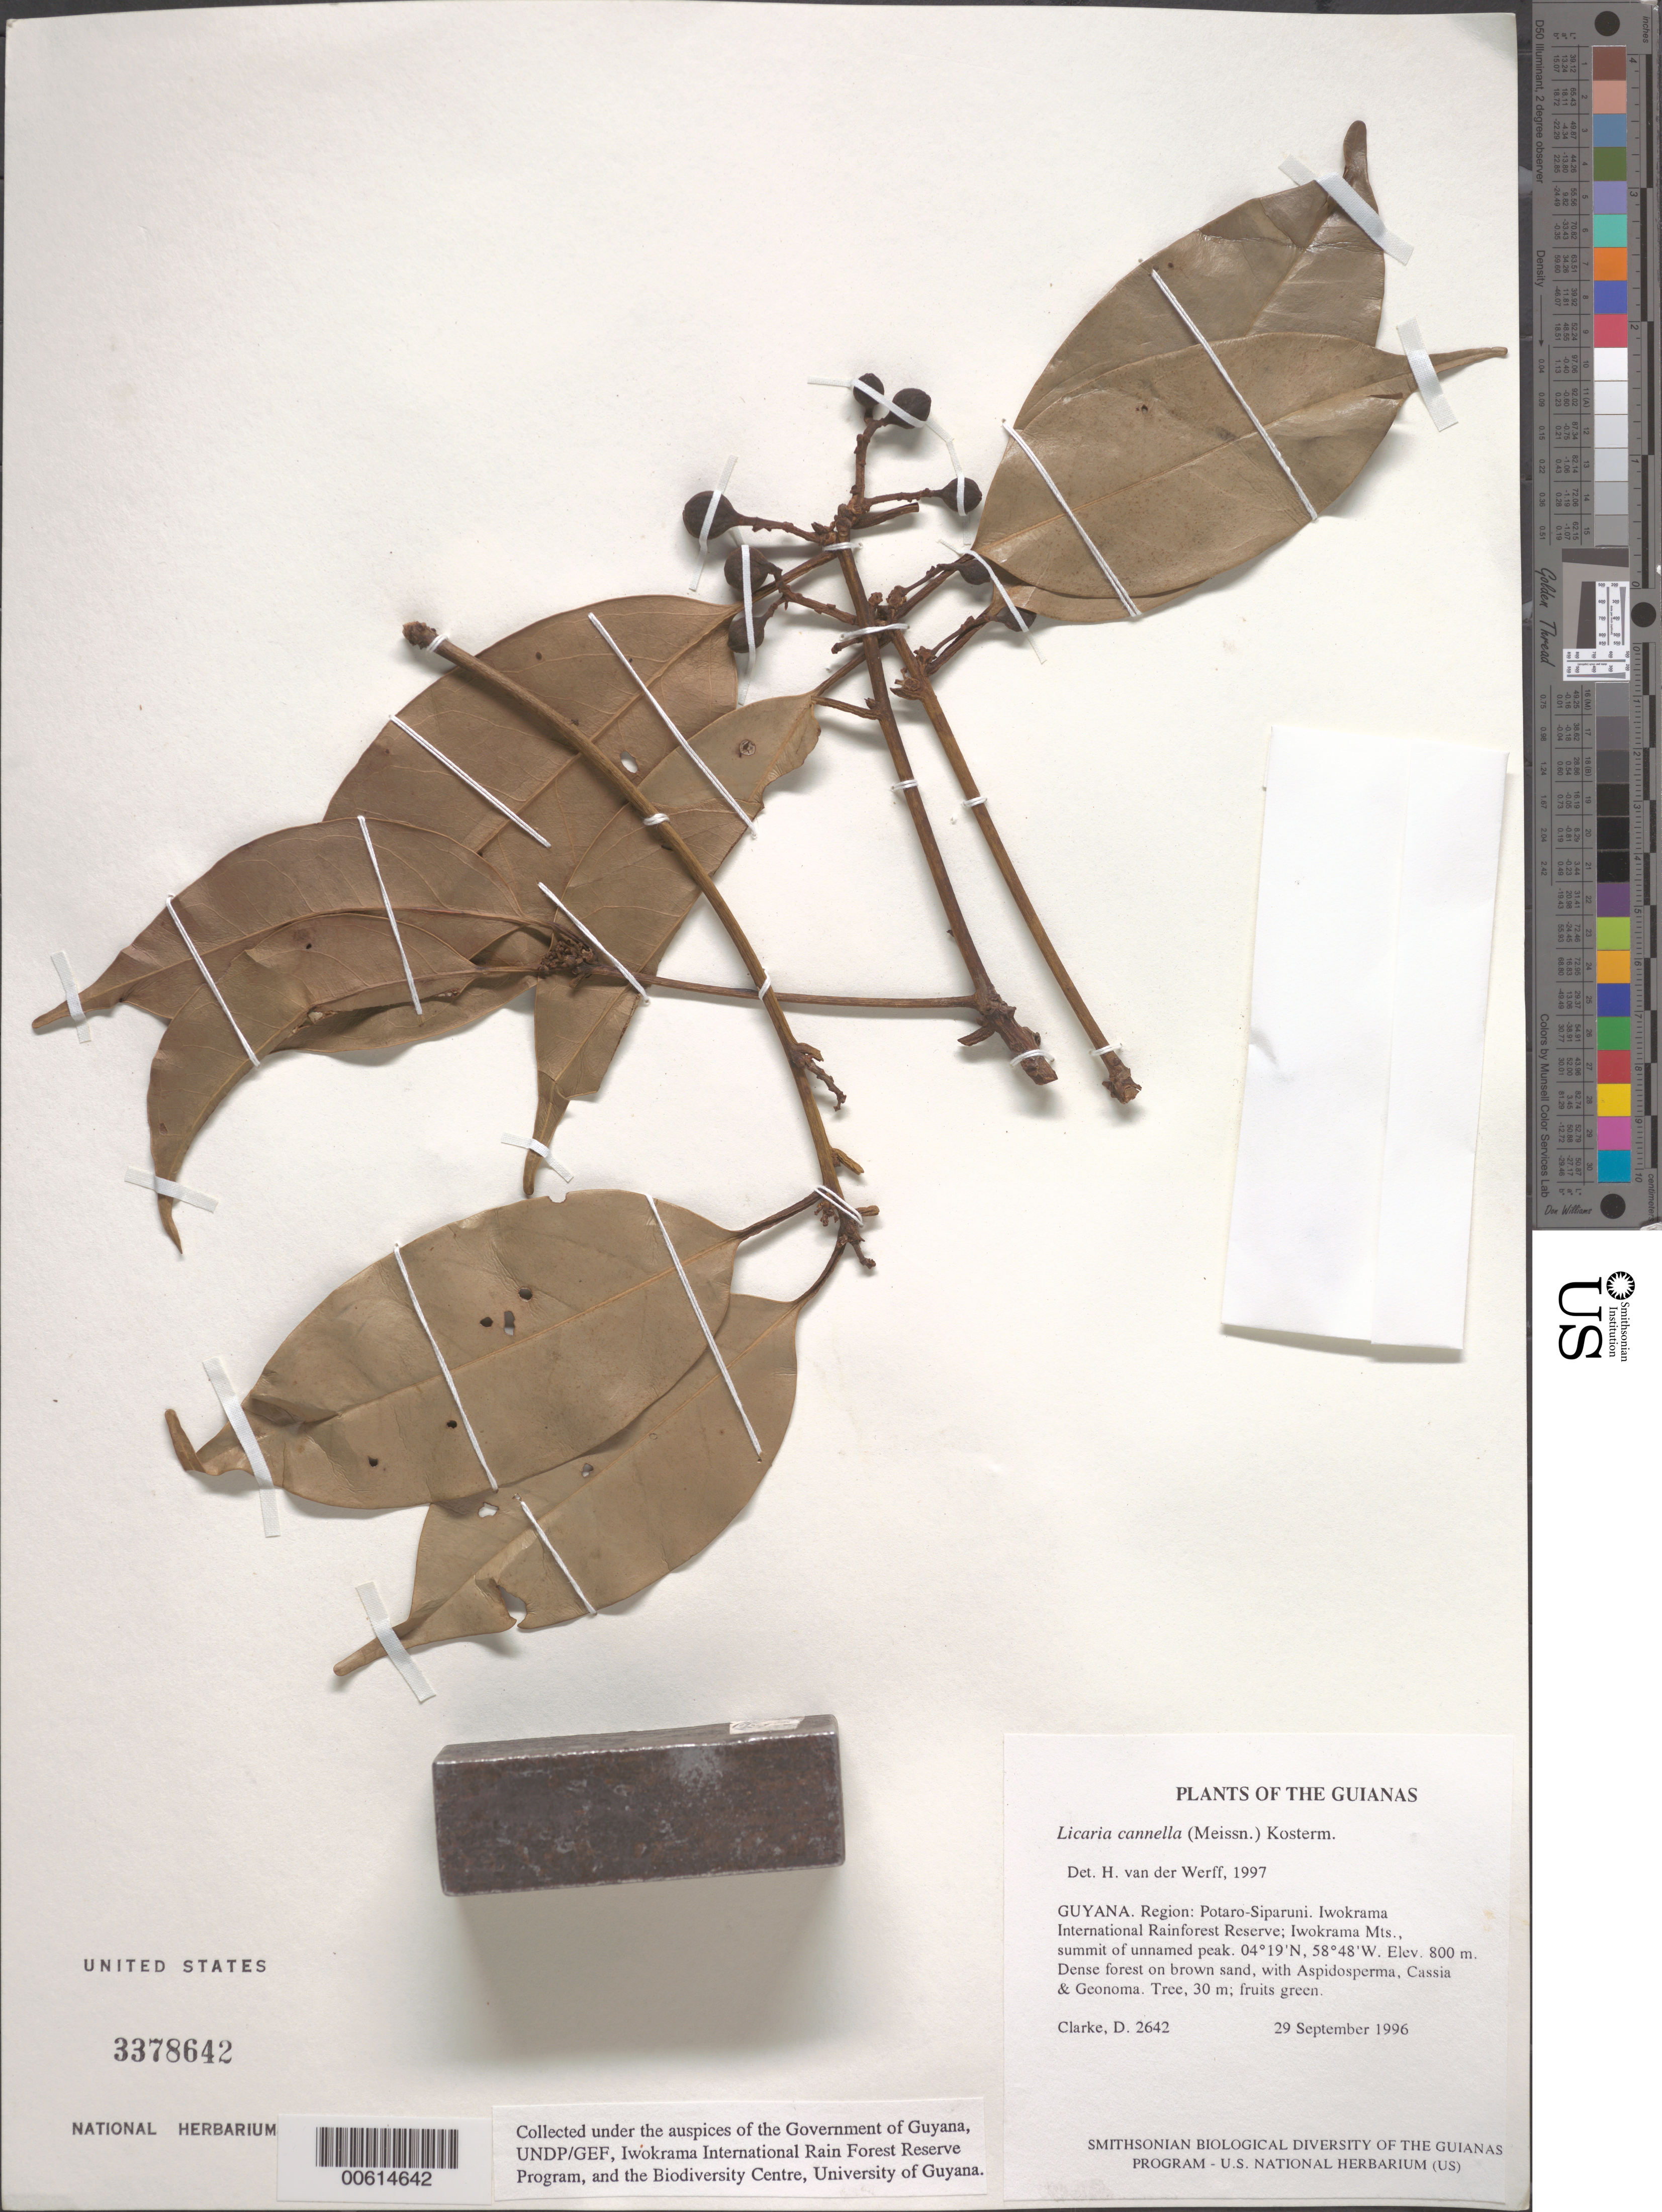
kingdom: Plantae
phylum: Tracheophyta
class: Magnoliopsida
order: Laurales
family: Lauraceae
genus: Licaria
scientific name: Licaria cannella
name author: (Meisn.) Kosterm.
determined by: van der Werff, H., (MO), Missouri Botanical Garden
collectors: H. D. Clarke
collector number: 2642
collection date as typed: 29 September 1996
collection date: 1996-09-29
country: Guyana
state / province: Potaro-Siparuni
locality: Iwokrama International Rainforest Reserve; Iwokrama Mts., summit of unnamed peak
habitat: Dense forest on brown sand, with Aspidosperma, Cassia & Geonoma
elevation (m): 800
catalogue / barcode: US 3378642